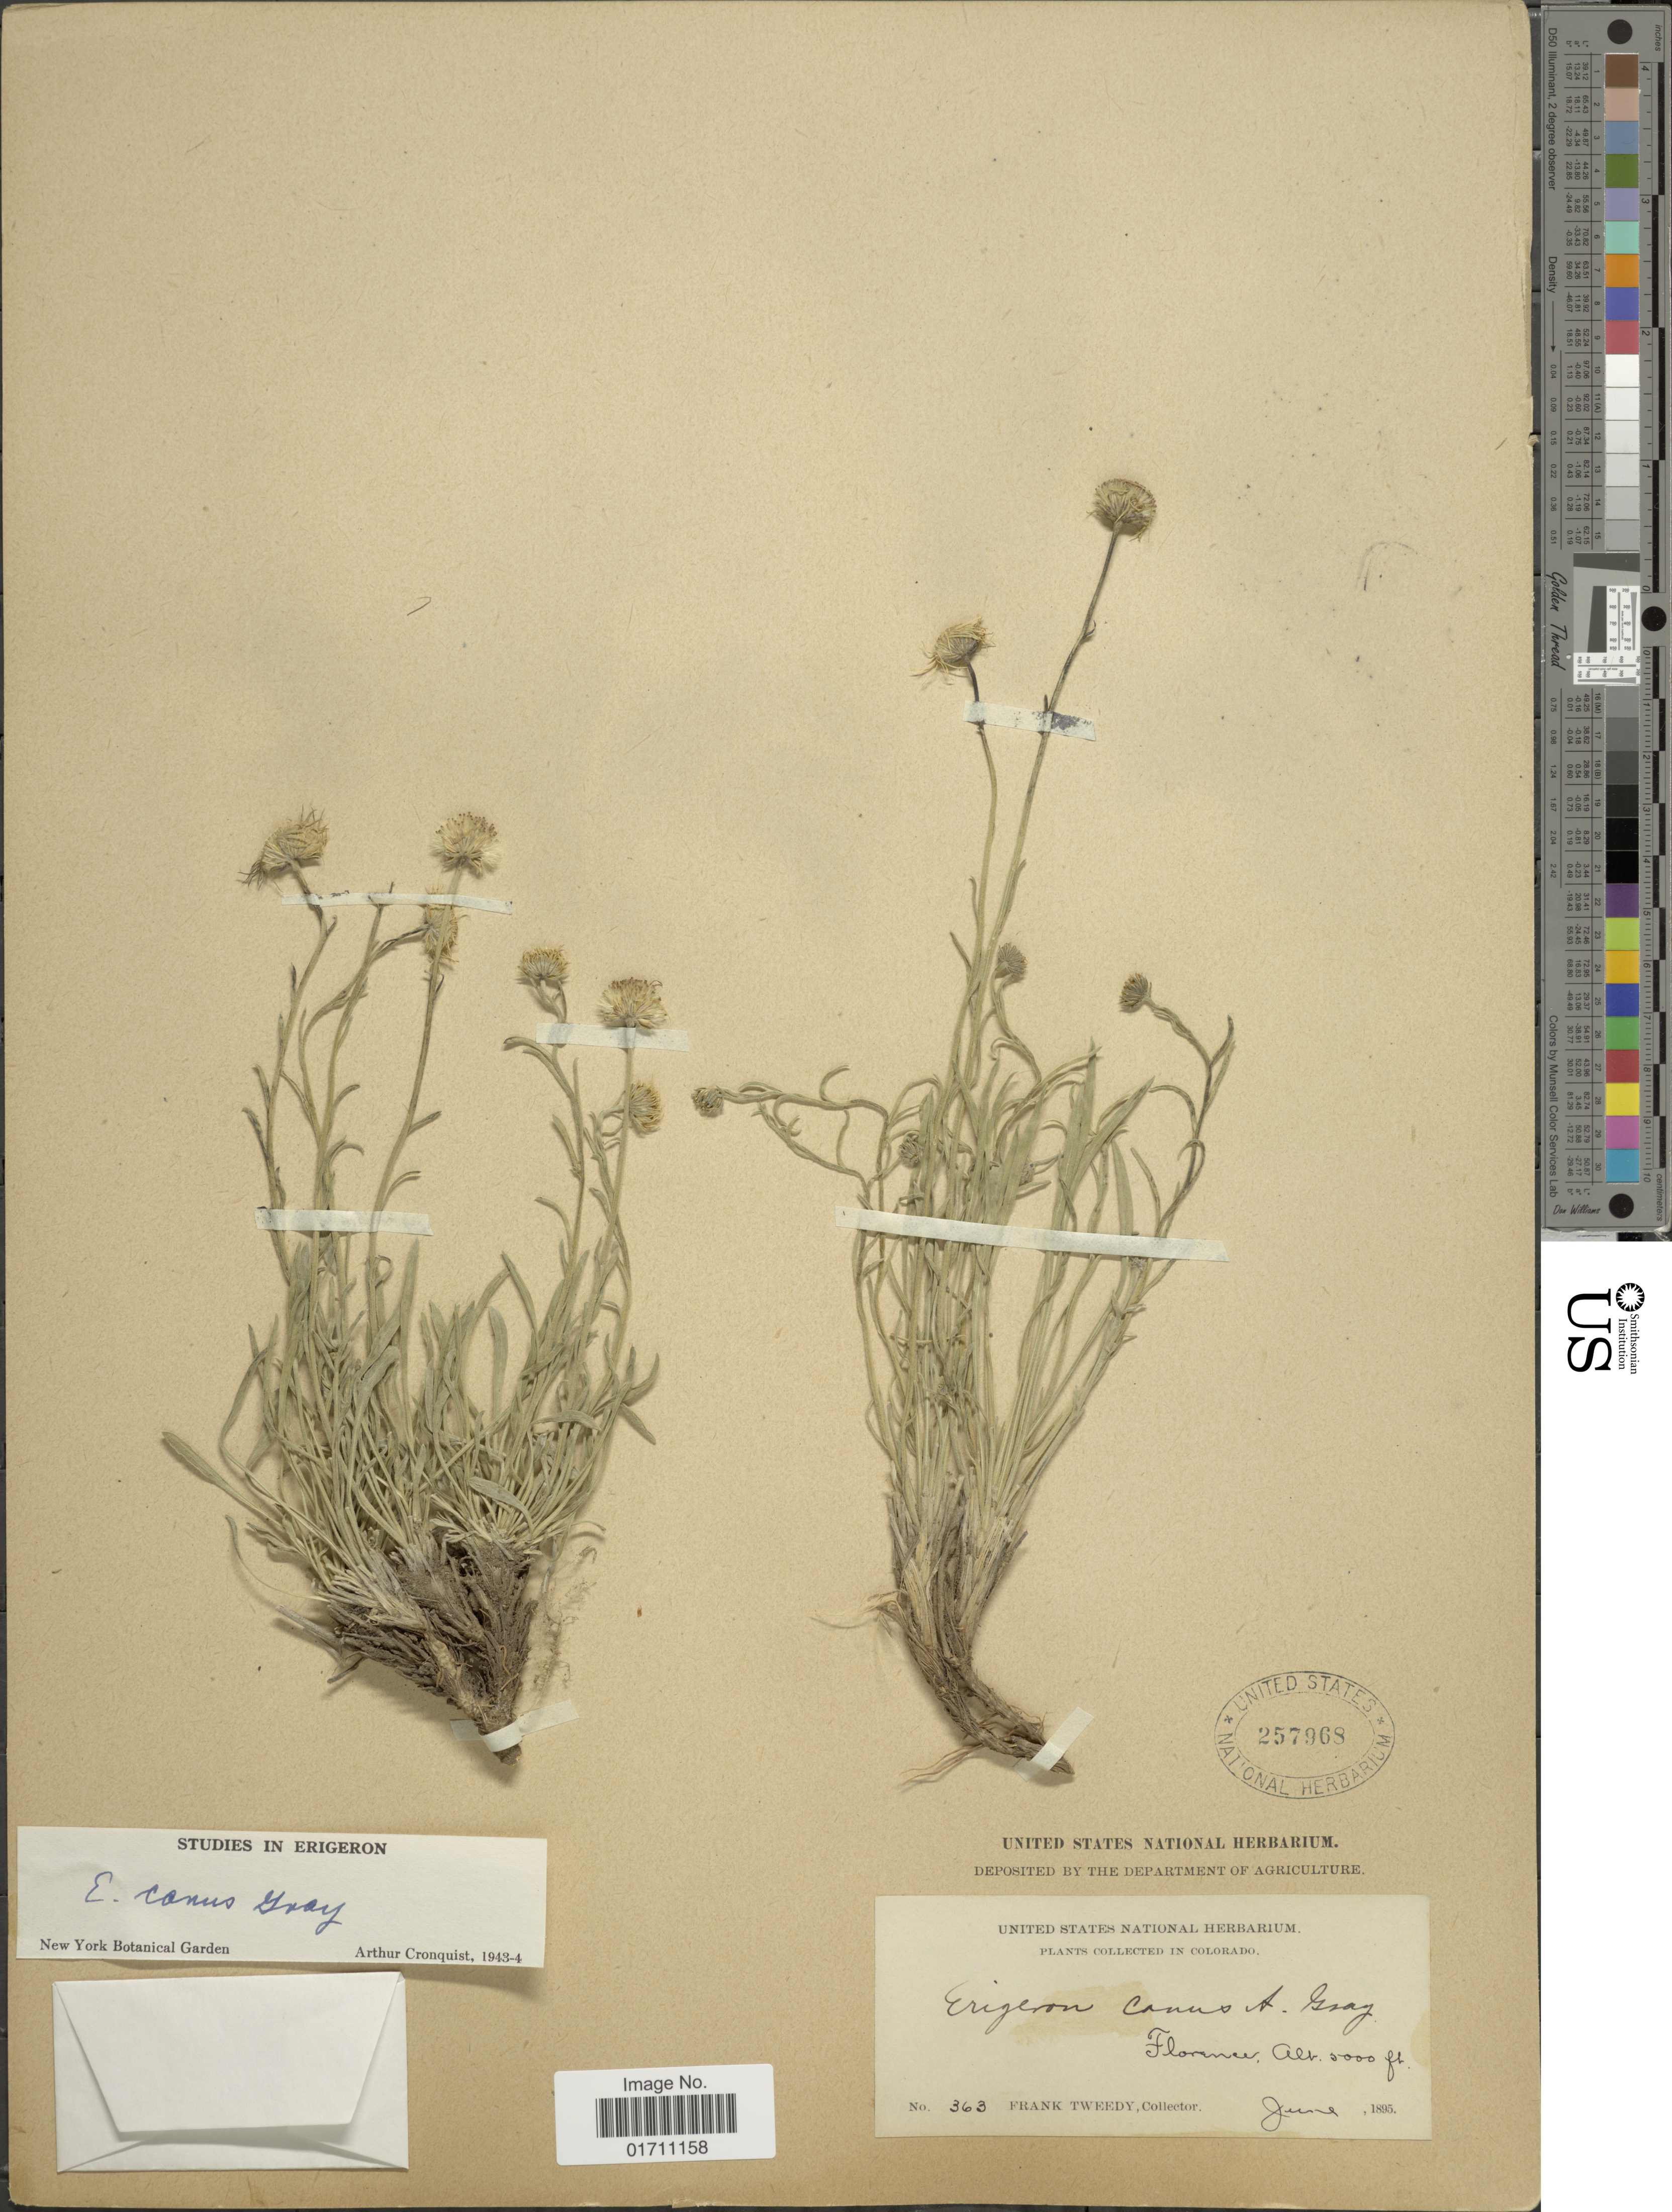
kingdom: Plantae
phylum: Tracheophyta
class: Magnoliopsida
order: Asterales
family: Asteraceae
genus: Erigeron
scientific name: Erigeron canus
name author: A. Gray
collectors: F. Tweedy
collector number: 363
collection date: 1895-06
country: United States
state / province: Colorado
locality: Florence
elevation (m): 1524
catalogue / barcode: US 257968